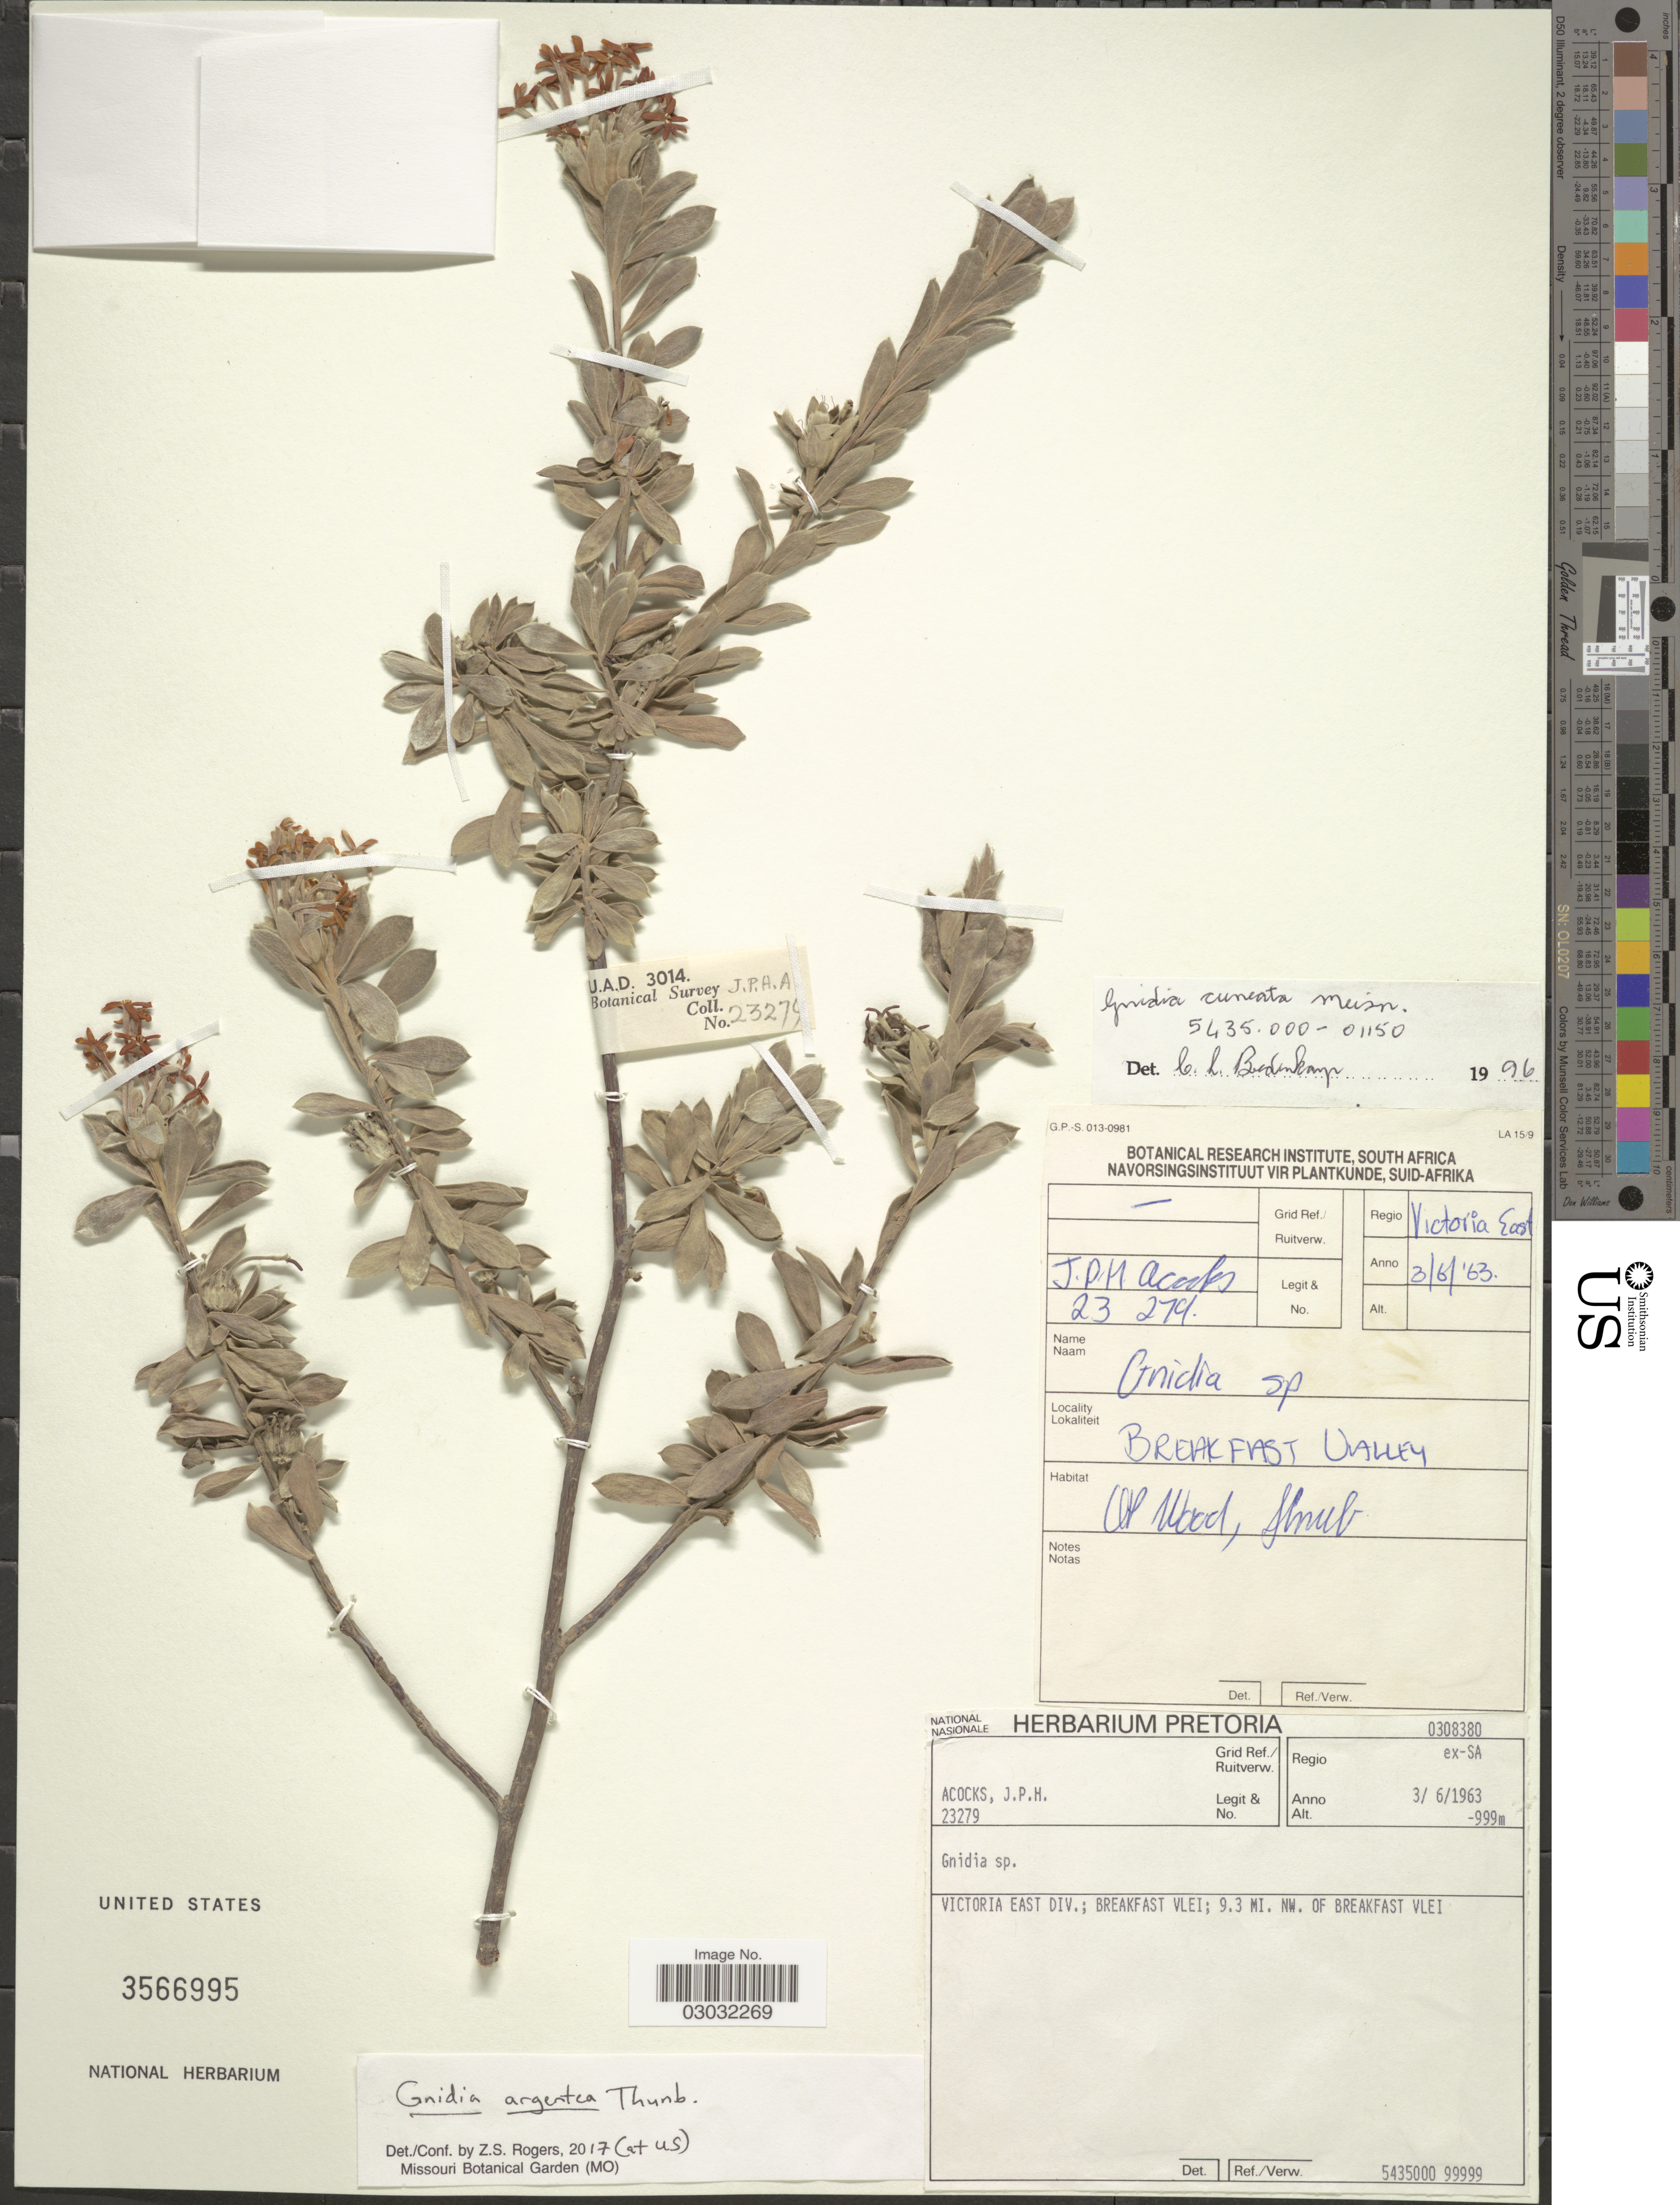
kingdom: Plantae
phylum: Tracheophyta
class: Magnoliopsida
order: Malvales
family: Thymelaeaceae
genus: Lasiosiphon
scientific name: Lasiosiphon meisnerianus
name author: Endl.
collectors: J. P. Acocks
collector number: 23279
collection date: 1963-06-03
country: South Africa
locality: Grid Ref./Ruitverw. Regio ex-SA. Victoria East Div.; Breakfast Vlei; 9.3 mi. NW. of Breakfast Vlei.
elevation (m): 999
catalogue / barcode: US 3566995